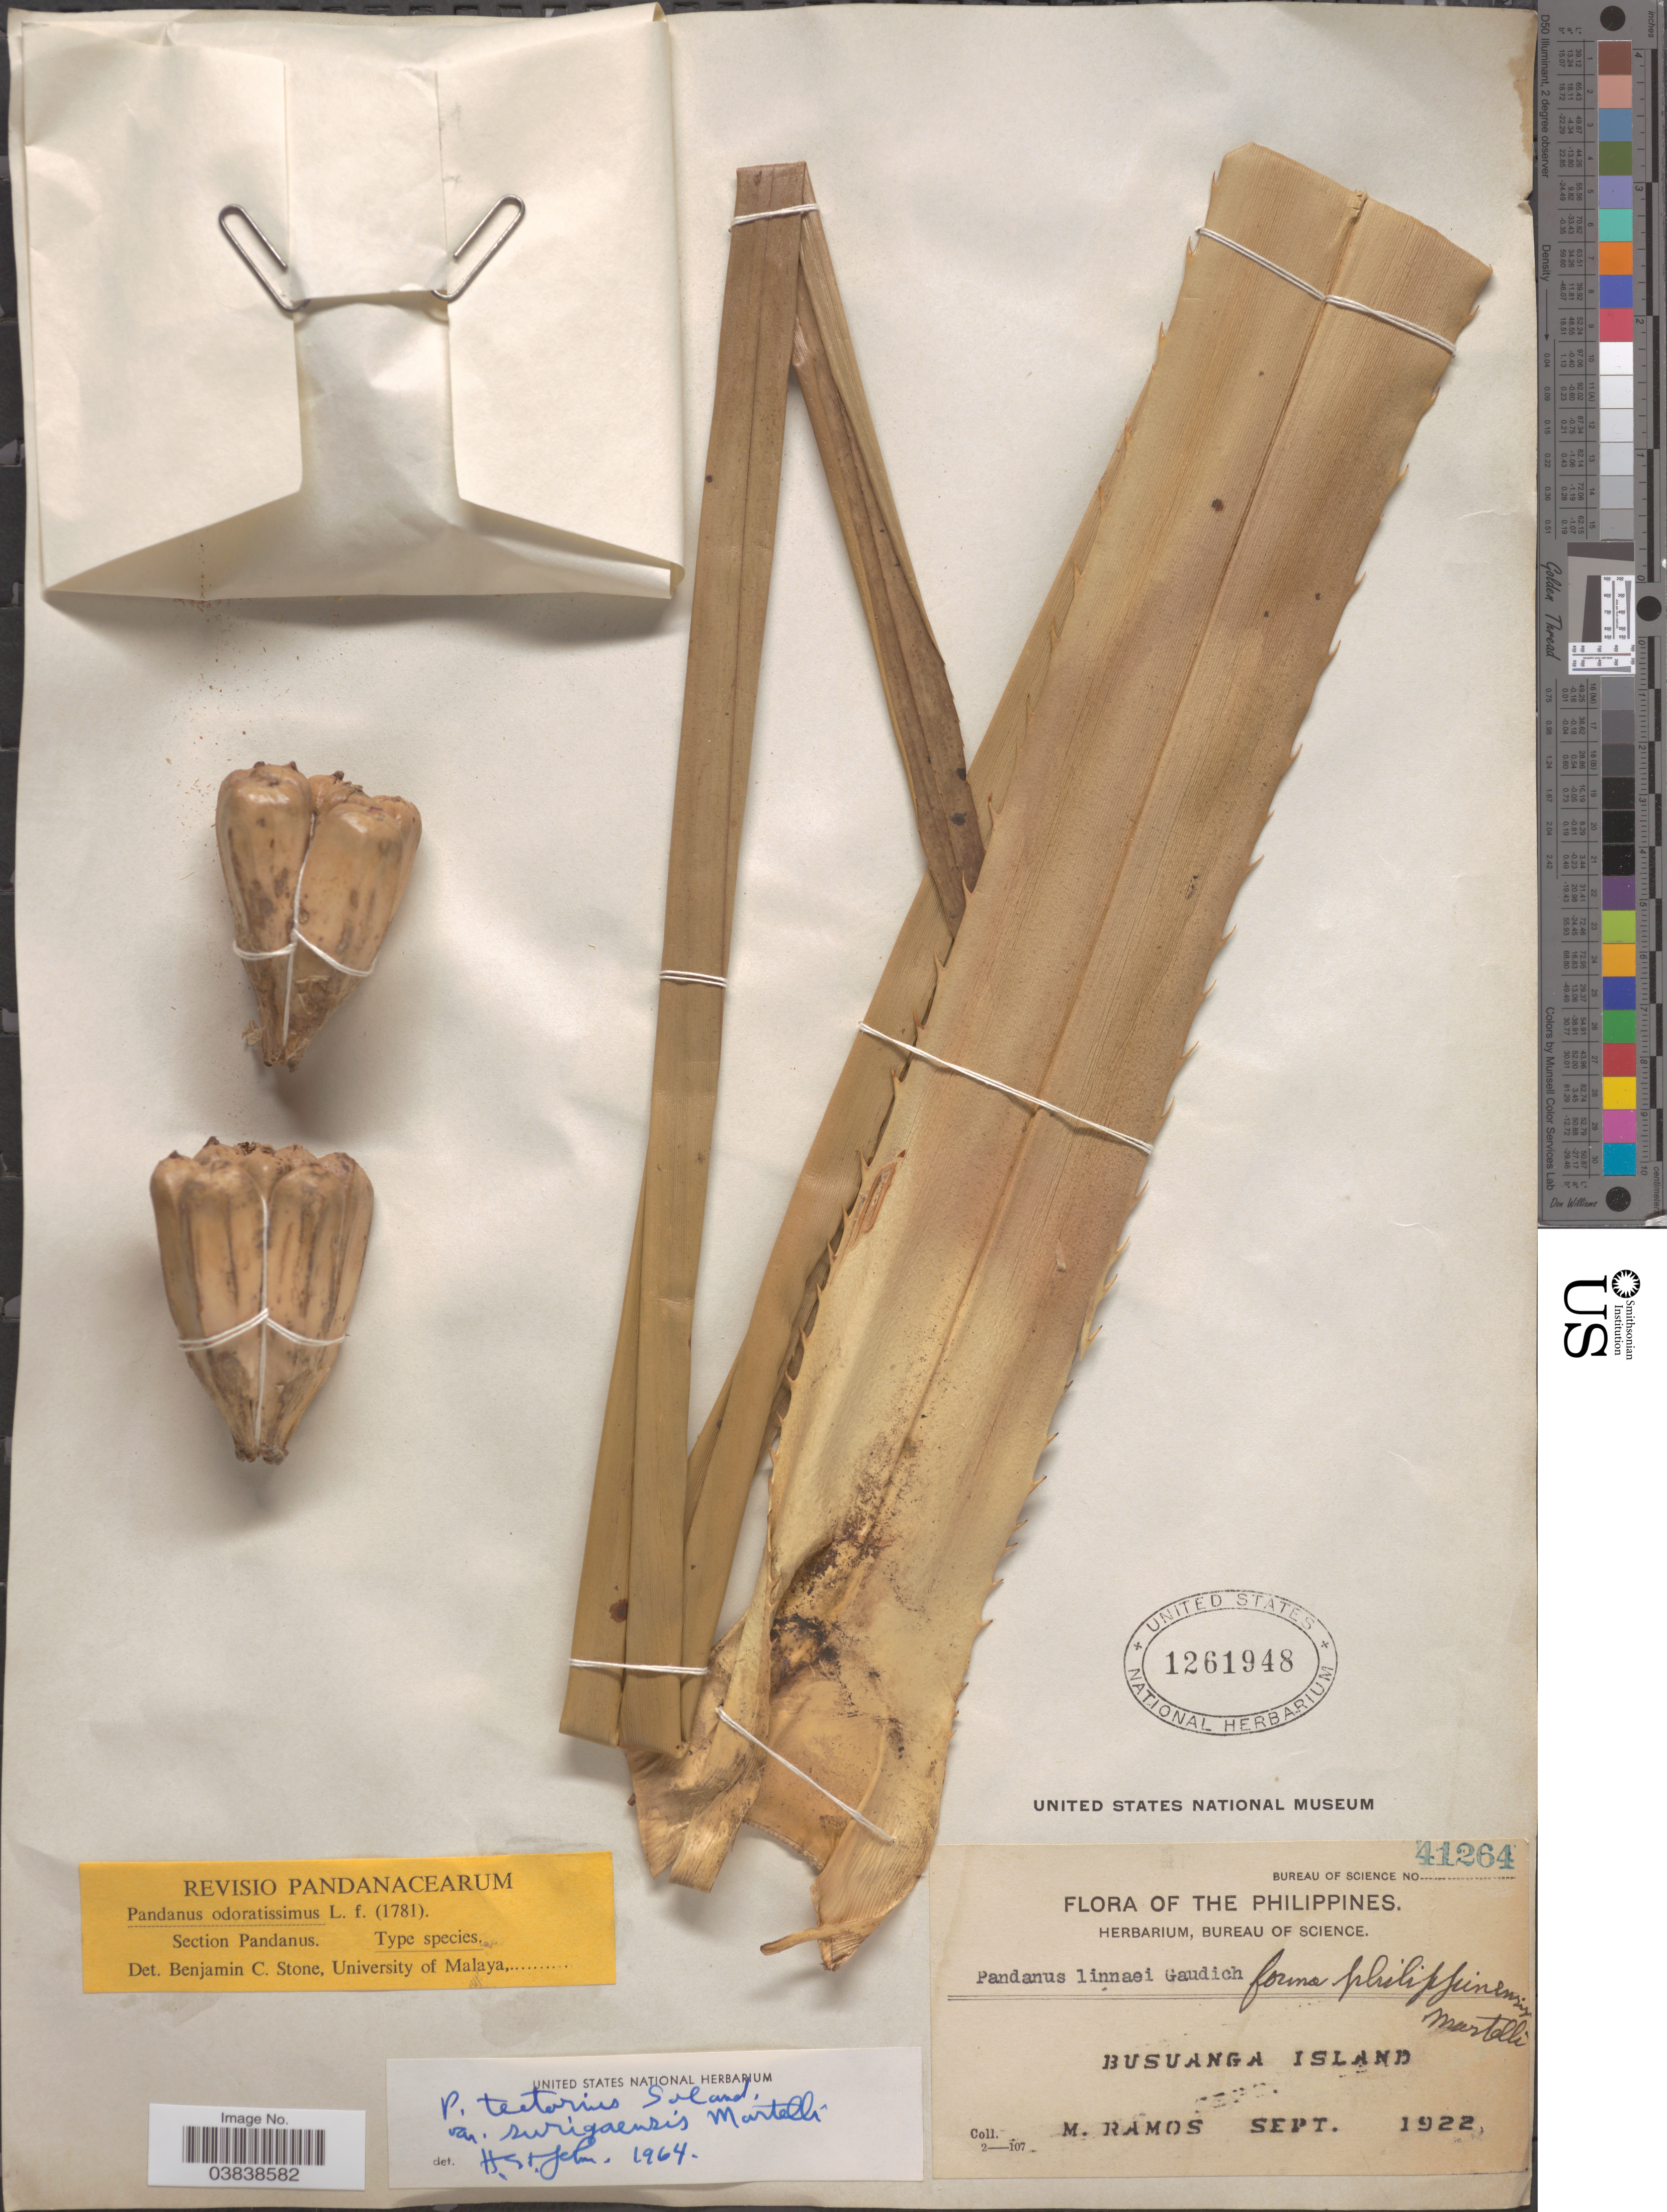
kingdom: Plantae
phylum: Tracheophyta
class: Liliopsida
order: Pandanales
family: Pandanaceae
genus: Pandanus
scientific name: Pandanus odoratissimus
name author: L. f.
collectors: M. Ramos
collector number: Bureau of Science 41264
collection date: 1922-09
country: Philippines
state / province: Mimaropa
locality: Busuanga Island.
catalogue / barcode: US 1261948